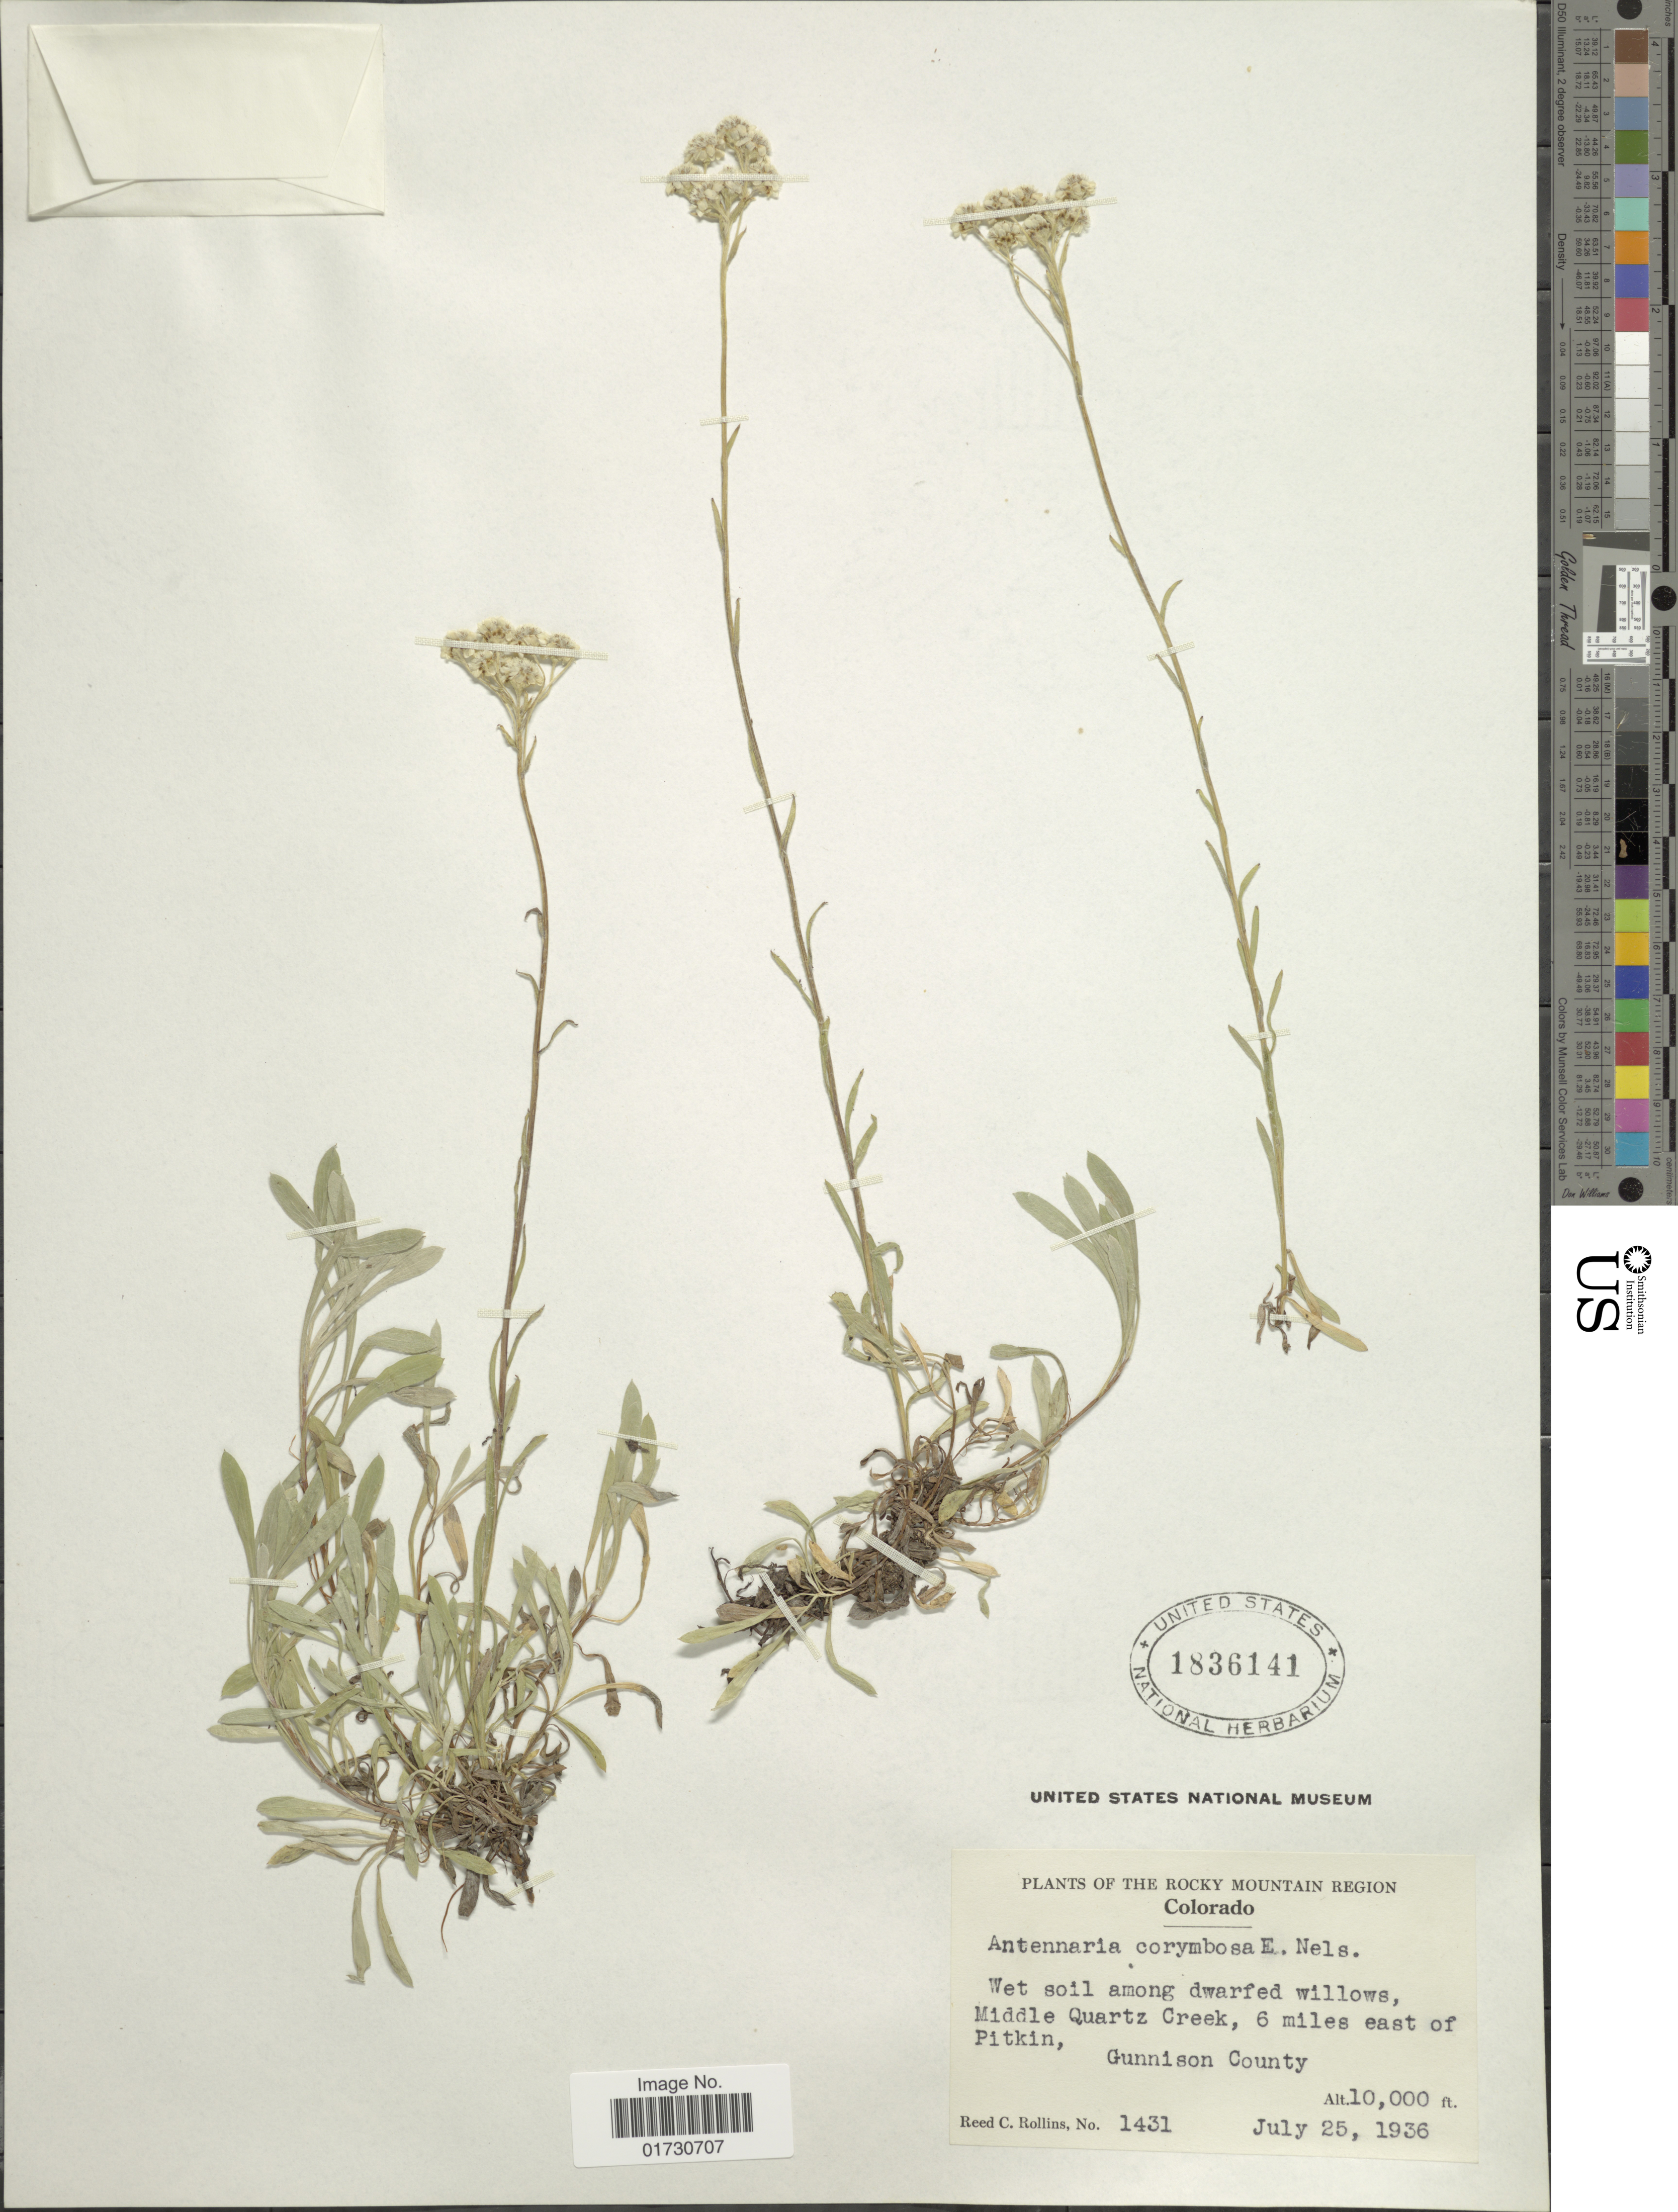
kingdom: Plantae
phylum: Tracheophyta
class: Magnoliopsida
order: Asterales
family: Asteraceae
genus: Antennaria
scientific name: Antennaria corymbosa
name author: E.E. Nelson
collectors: R. C. Rollins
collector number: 1431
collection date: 1936-07-25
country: United States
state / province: Colorado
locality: Wet soil among dwarfed willows, MIddle Quartz Creek, 6 miles east of Pitkin, Gunnison County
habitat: wet soil among dwarfed willows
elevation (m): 3048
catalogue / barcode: US 1836141